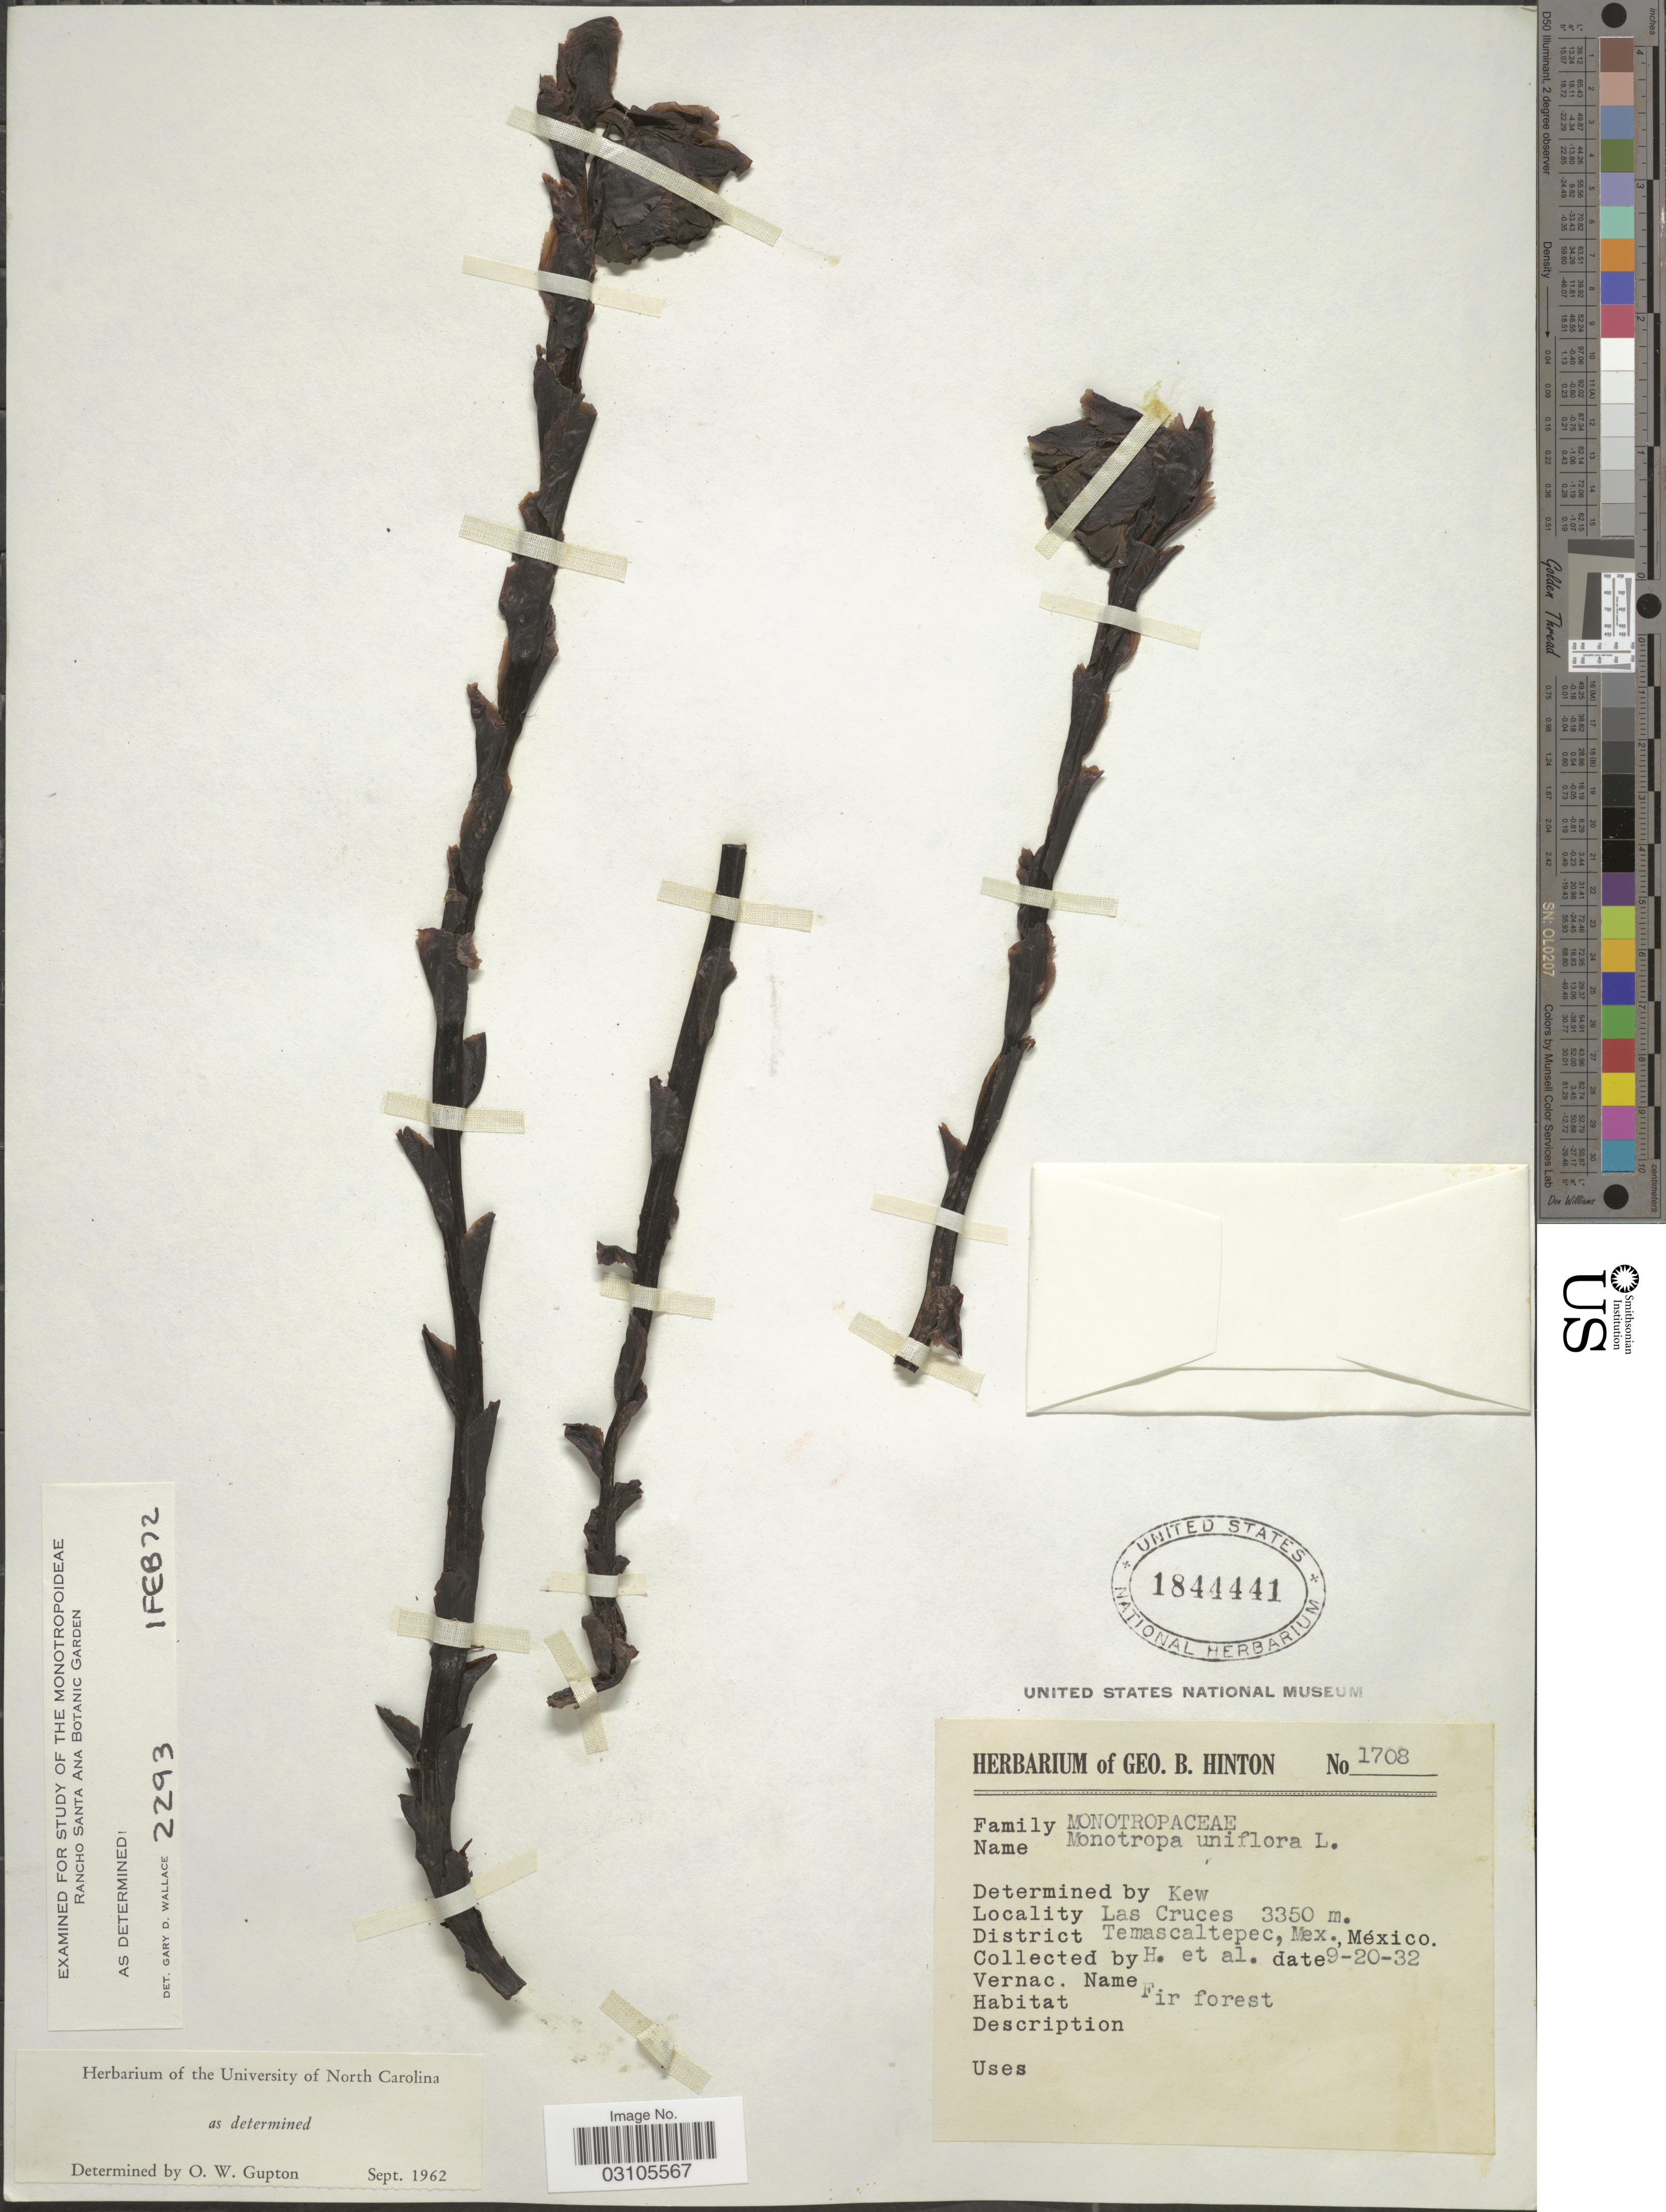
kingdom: Plantae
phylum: Tracheophyta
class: Magnoliopsida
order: Ericales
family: Ericaceae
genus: Monotropa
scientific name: Monotropa uniflora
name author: L.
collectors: G. B. Hinton & et al.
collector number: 1708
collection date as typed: Transcribed d/m/y: 20/9/32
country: Mexico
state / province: México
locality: Las Cruces. District Temascaltepec.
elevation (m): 3350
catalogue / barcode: US 1844441